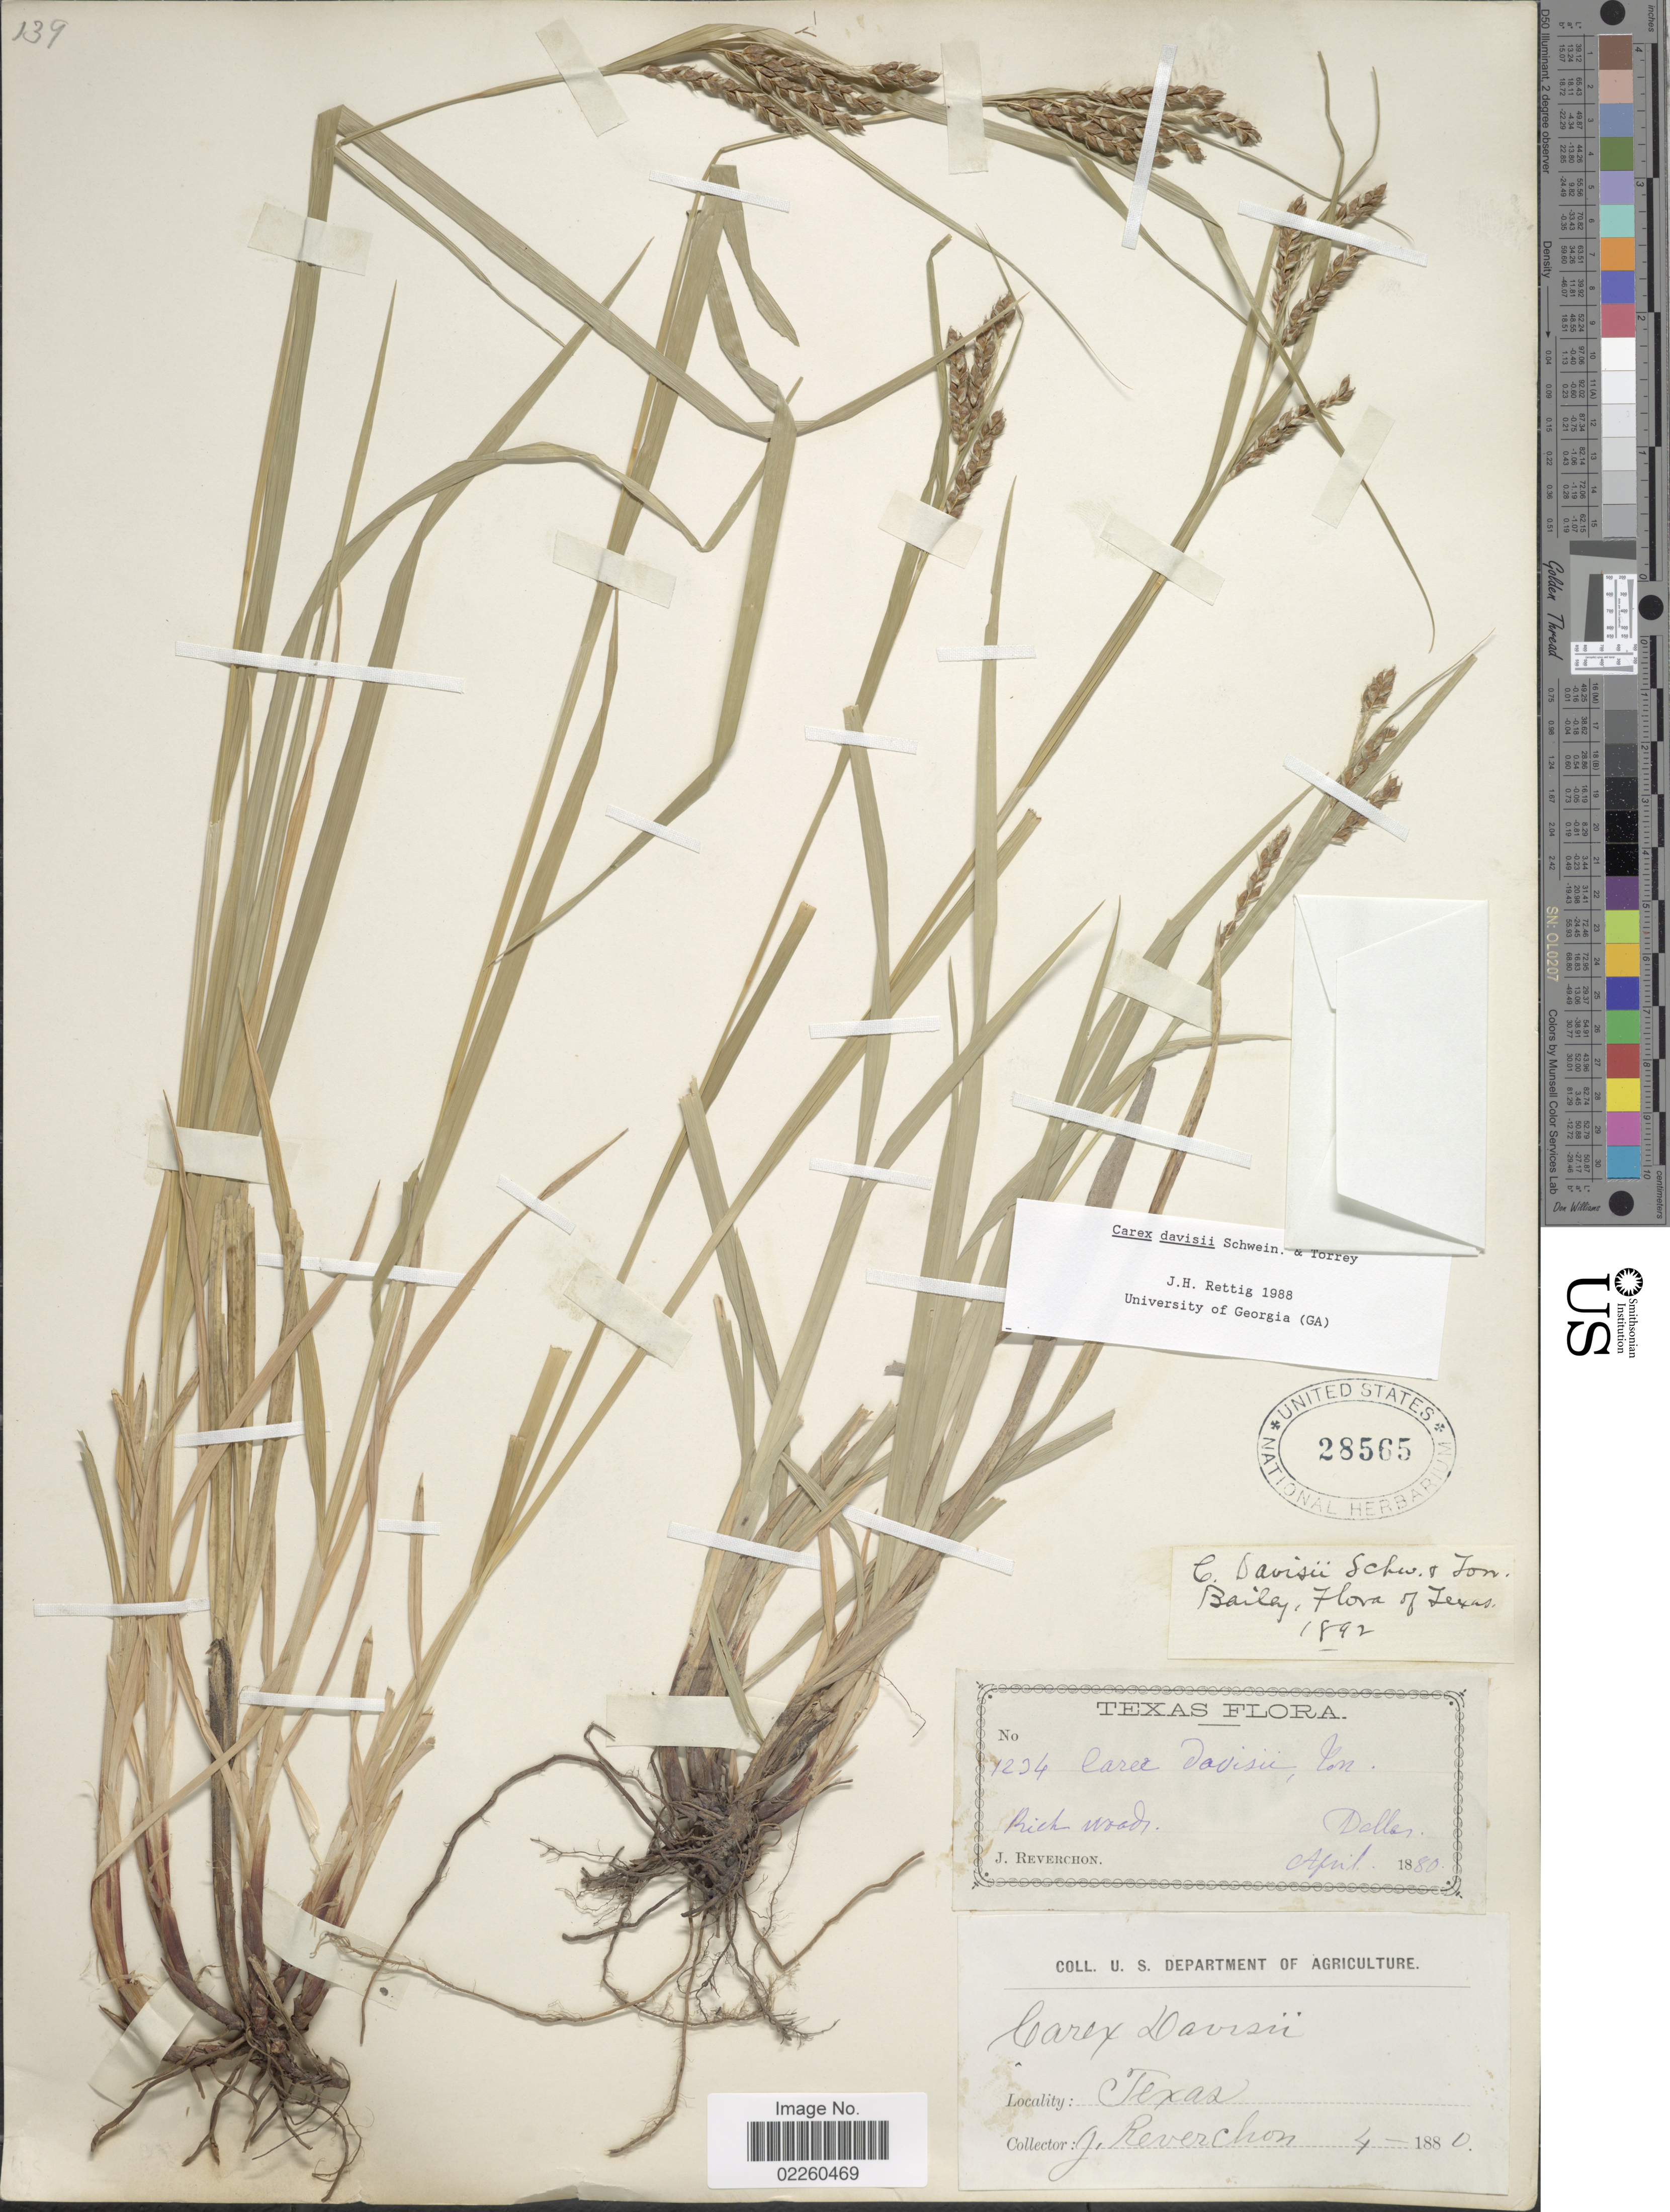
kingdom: Plantae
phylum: Tracheophyta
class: Liliopsida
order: Poales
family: Cyperaceae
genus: Carex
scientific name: Carex davisii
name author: Schwein. & Torr.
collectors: J. Reverchon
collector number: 1234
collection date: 1880-04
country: United States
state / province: Texas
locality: Dallas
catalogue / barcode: US 28565